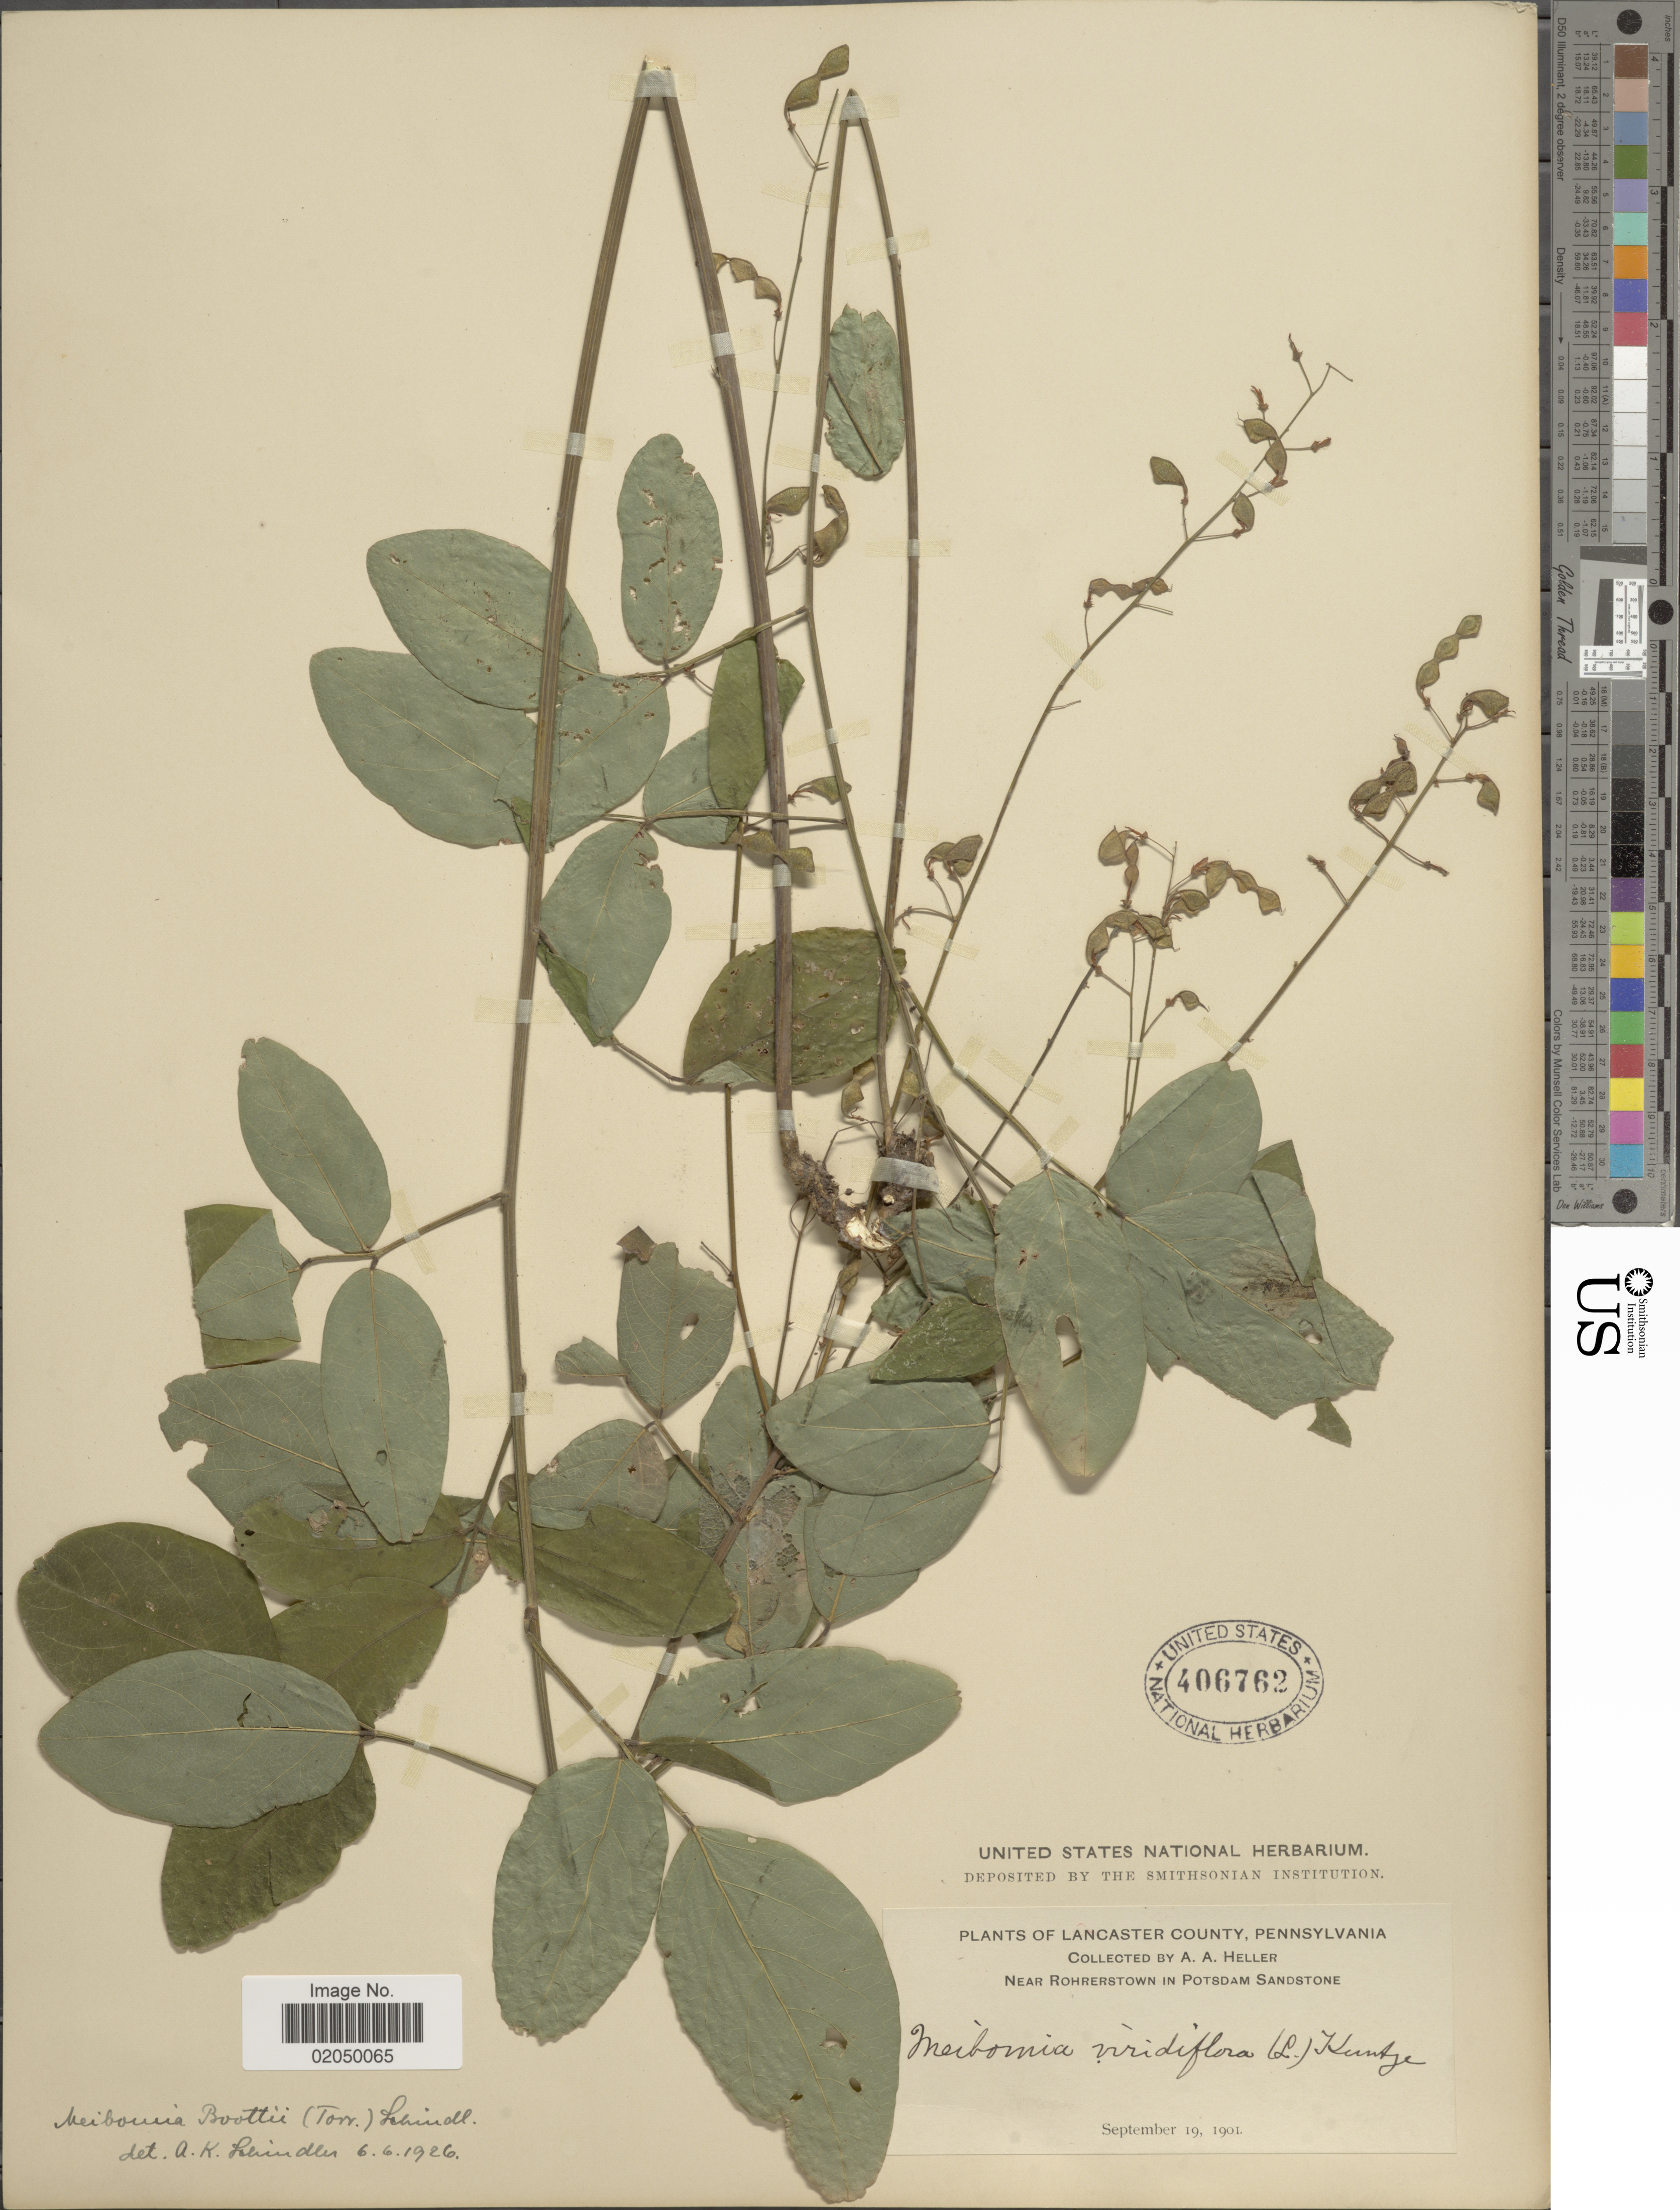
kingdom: Plantae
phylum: Tracheophyta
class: Magnoliopsida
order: Fabales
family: Fabaceae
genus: Desmodium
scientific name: Desmodium boottii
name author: S. Watson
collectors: A. A. Heller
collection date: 1901-09-19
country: United States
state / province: Pennsylvania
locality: Lancaster County, near Rohrerstown in Potsdam Sandstone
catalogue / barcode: US 406762